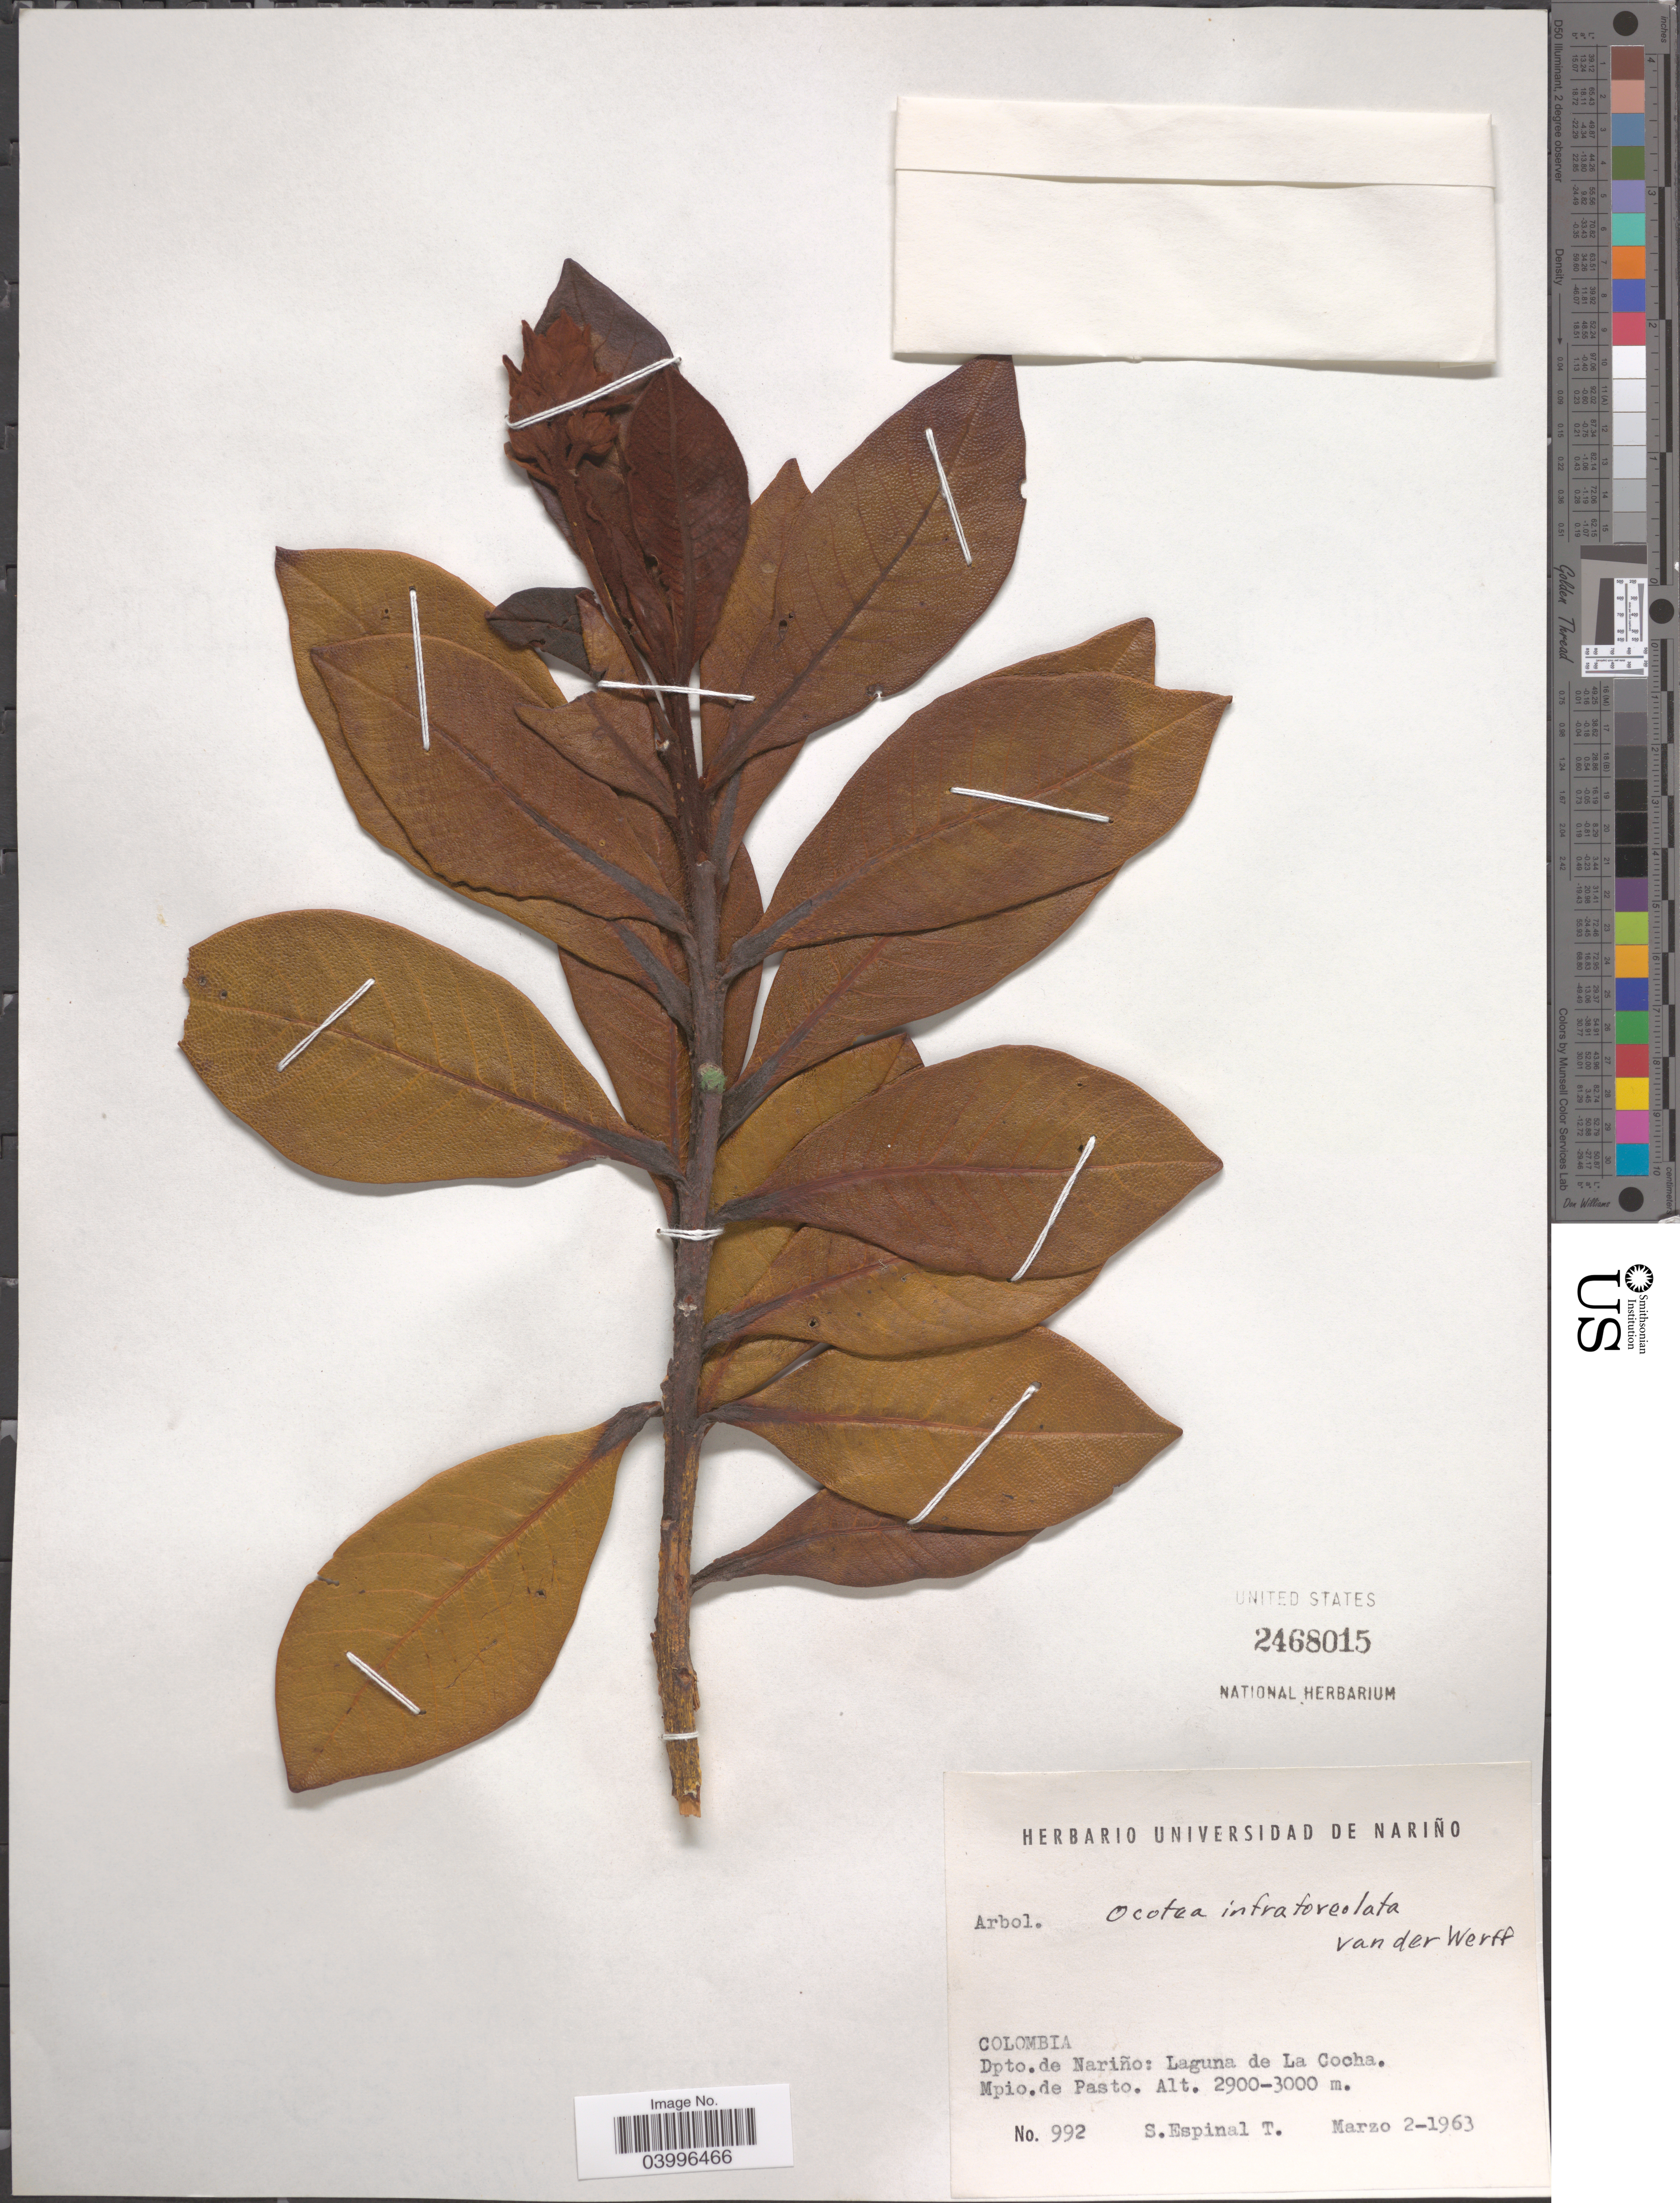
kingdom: Plantae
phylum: Tracheophyta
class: Magnoliopsida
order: Laurales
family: Lauraceae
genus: Ocotea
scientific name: Ocotea infrafoveolata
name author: van der Werff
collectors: S. Espinal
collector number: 992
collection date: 1963-03-02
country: Colombia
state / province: Nariño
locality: Dpto. de Nariño: Laguna de La Cocha. Mpio. de Pasto.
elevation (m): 2900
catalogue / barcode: US 2468015